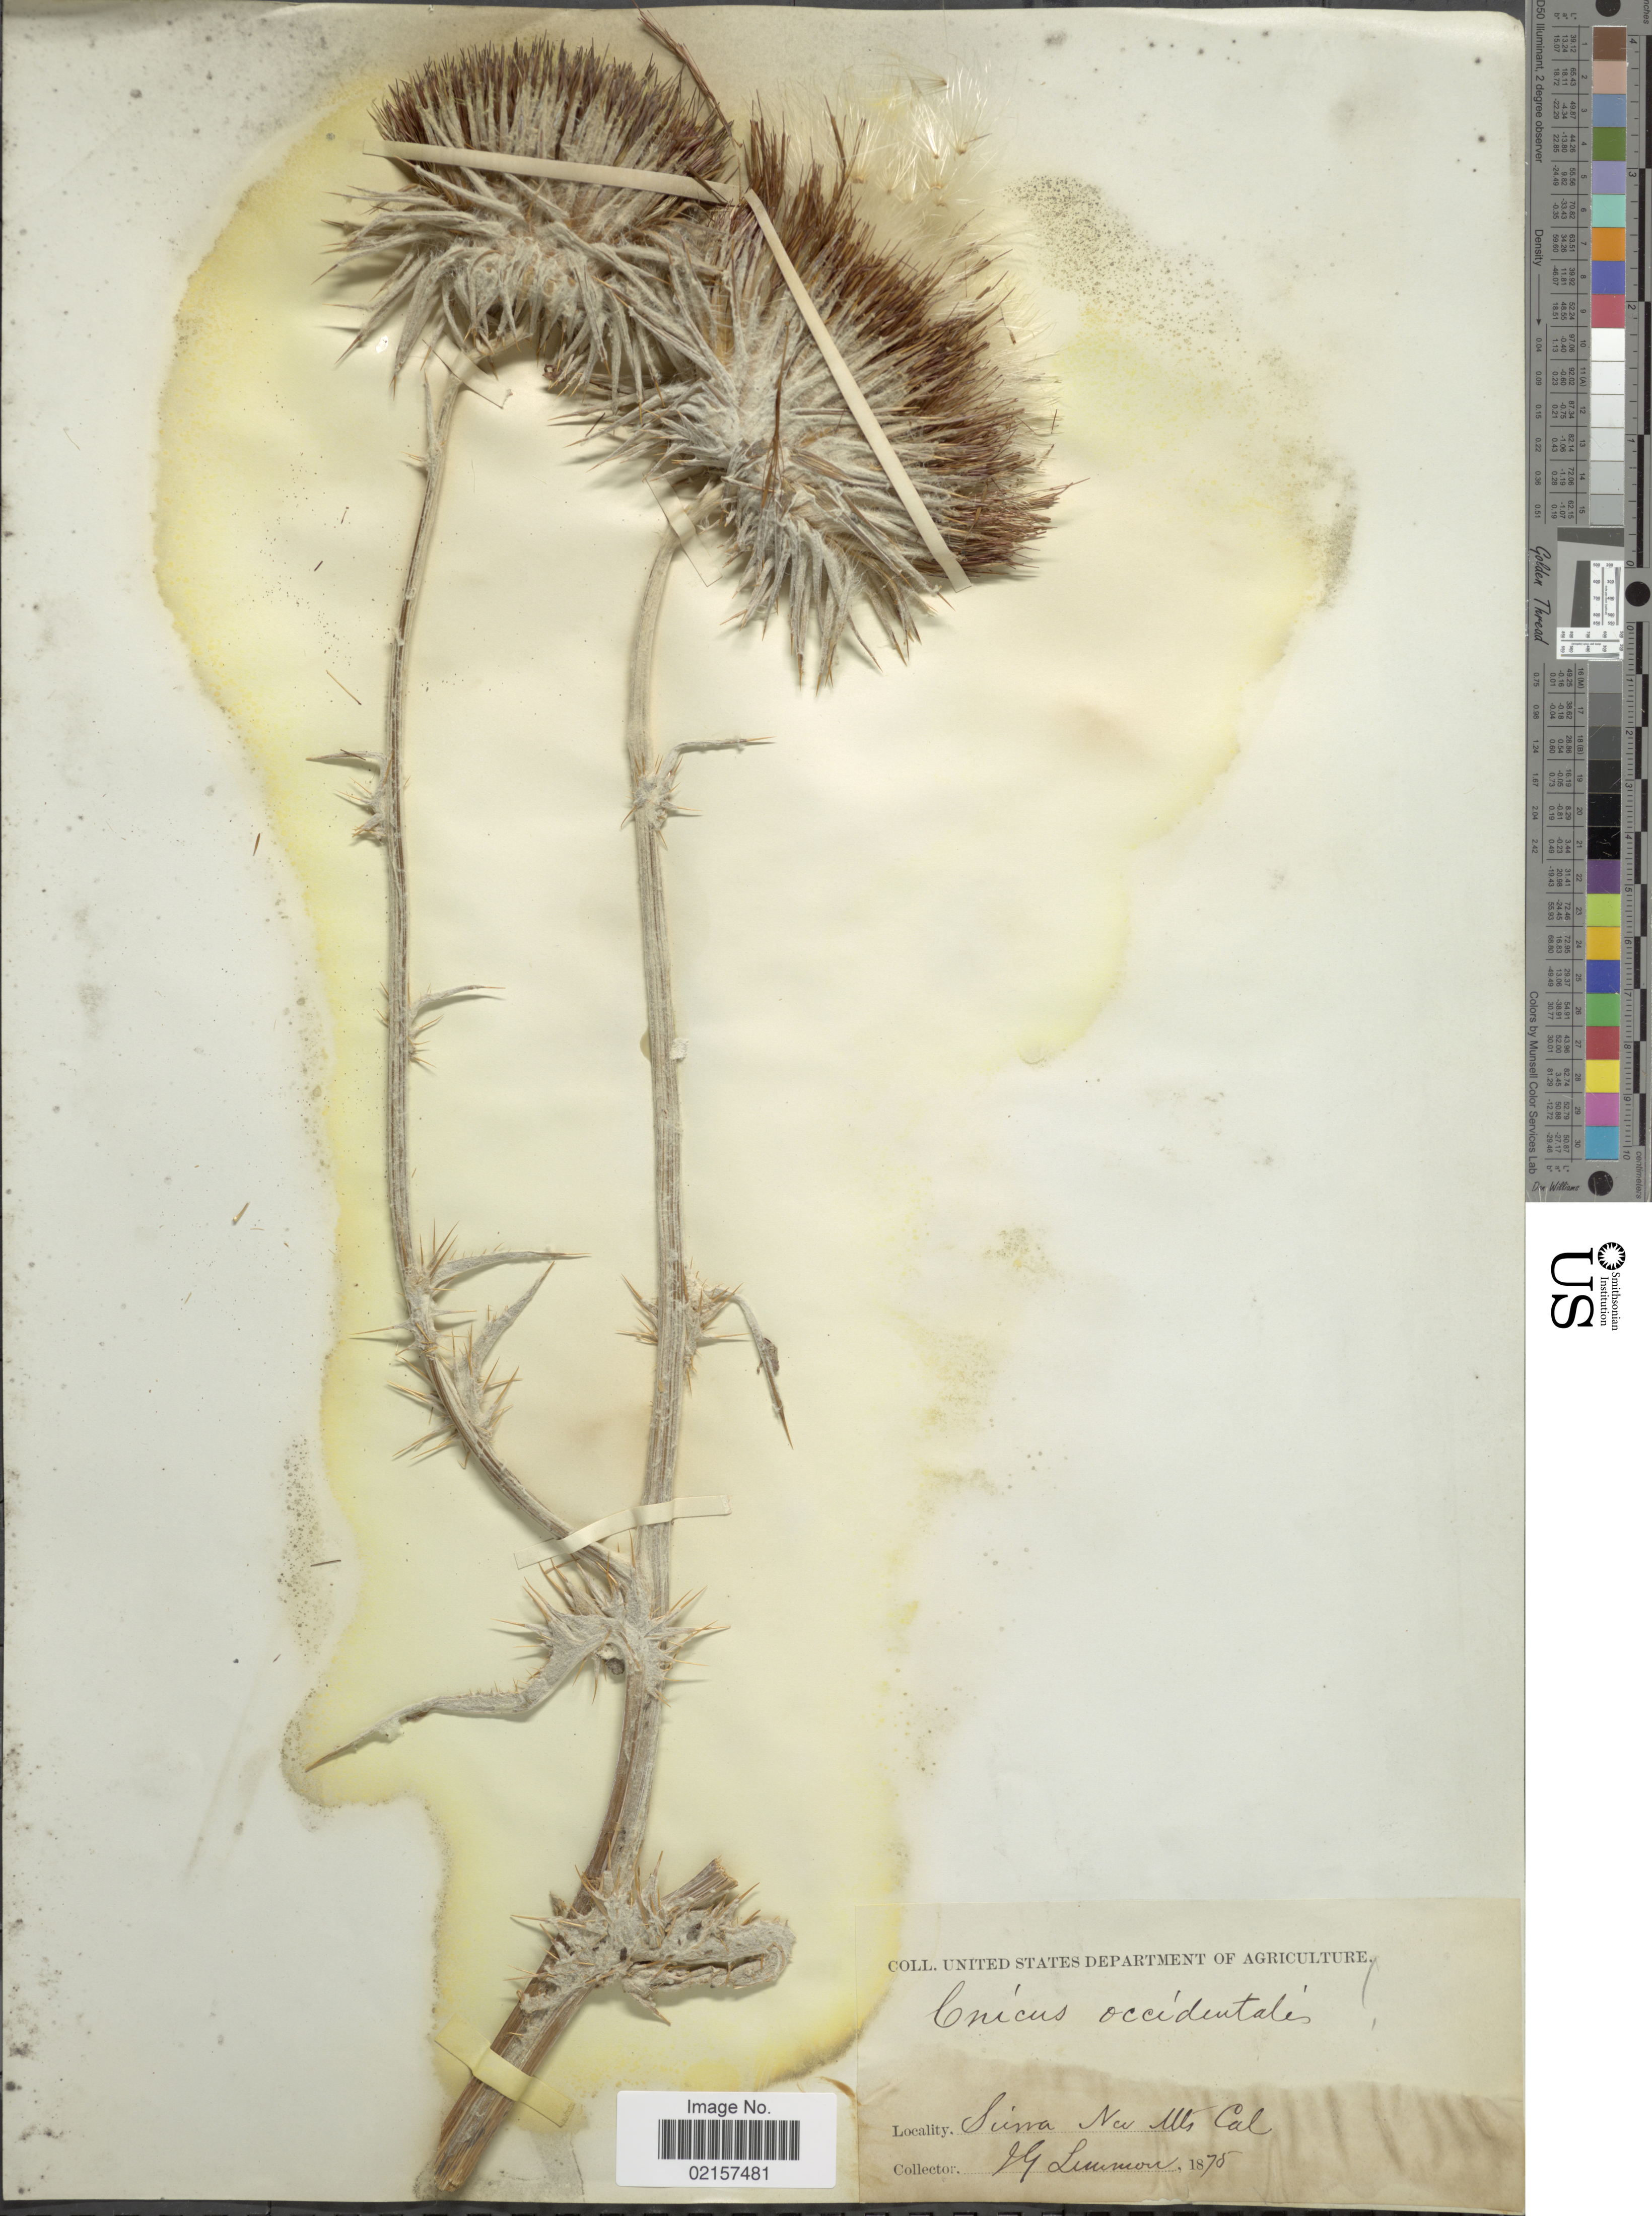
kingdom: Plantae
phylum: Tracheophyta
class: Magnoliopsida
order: Asterales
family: Asteraceae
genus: Cirsium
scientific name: Cirsium occidentale subsp. candidissimum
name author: (Greene) Petr.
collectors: J. Lemmon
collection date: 1878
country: United States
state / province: California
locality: Sierra Nev. Mts Cal.